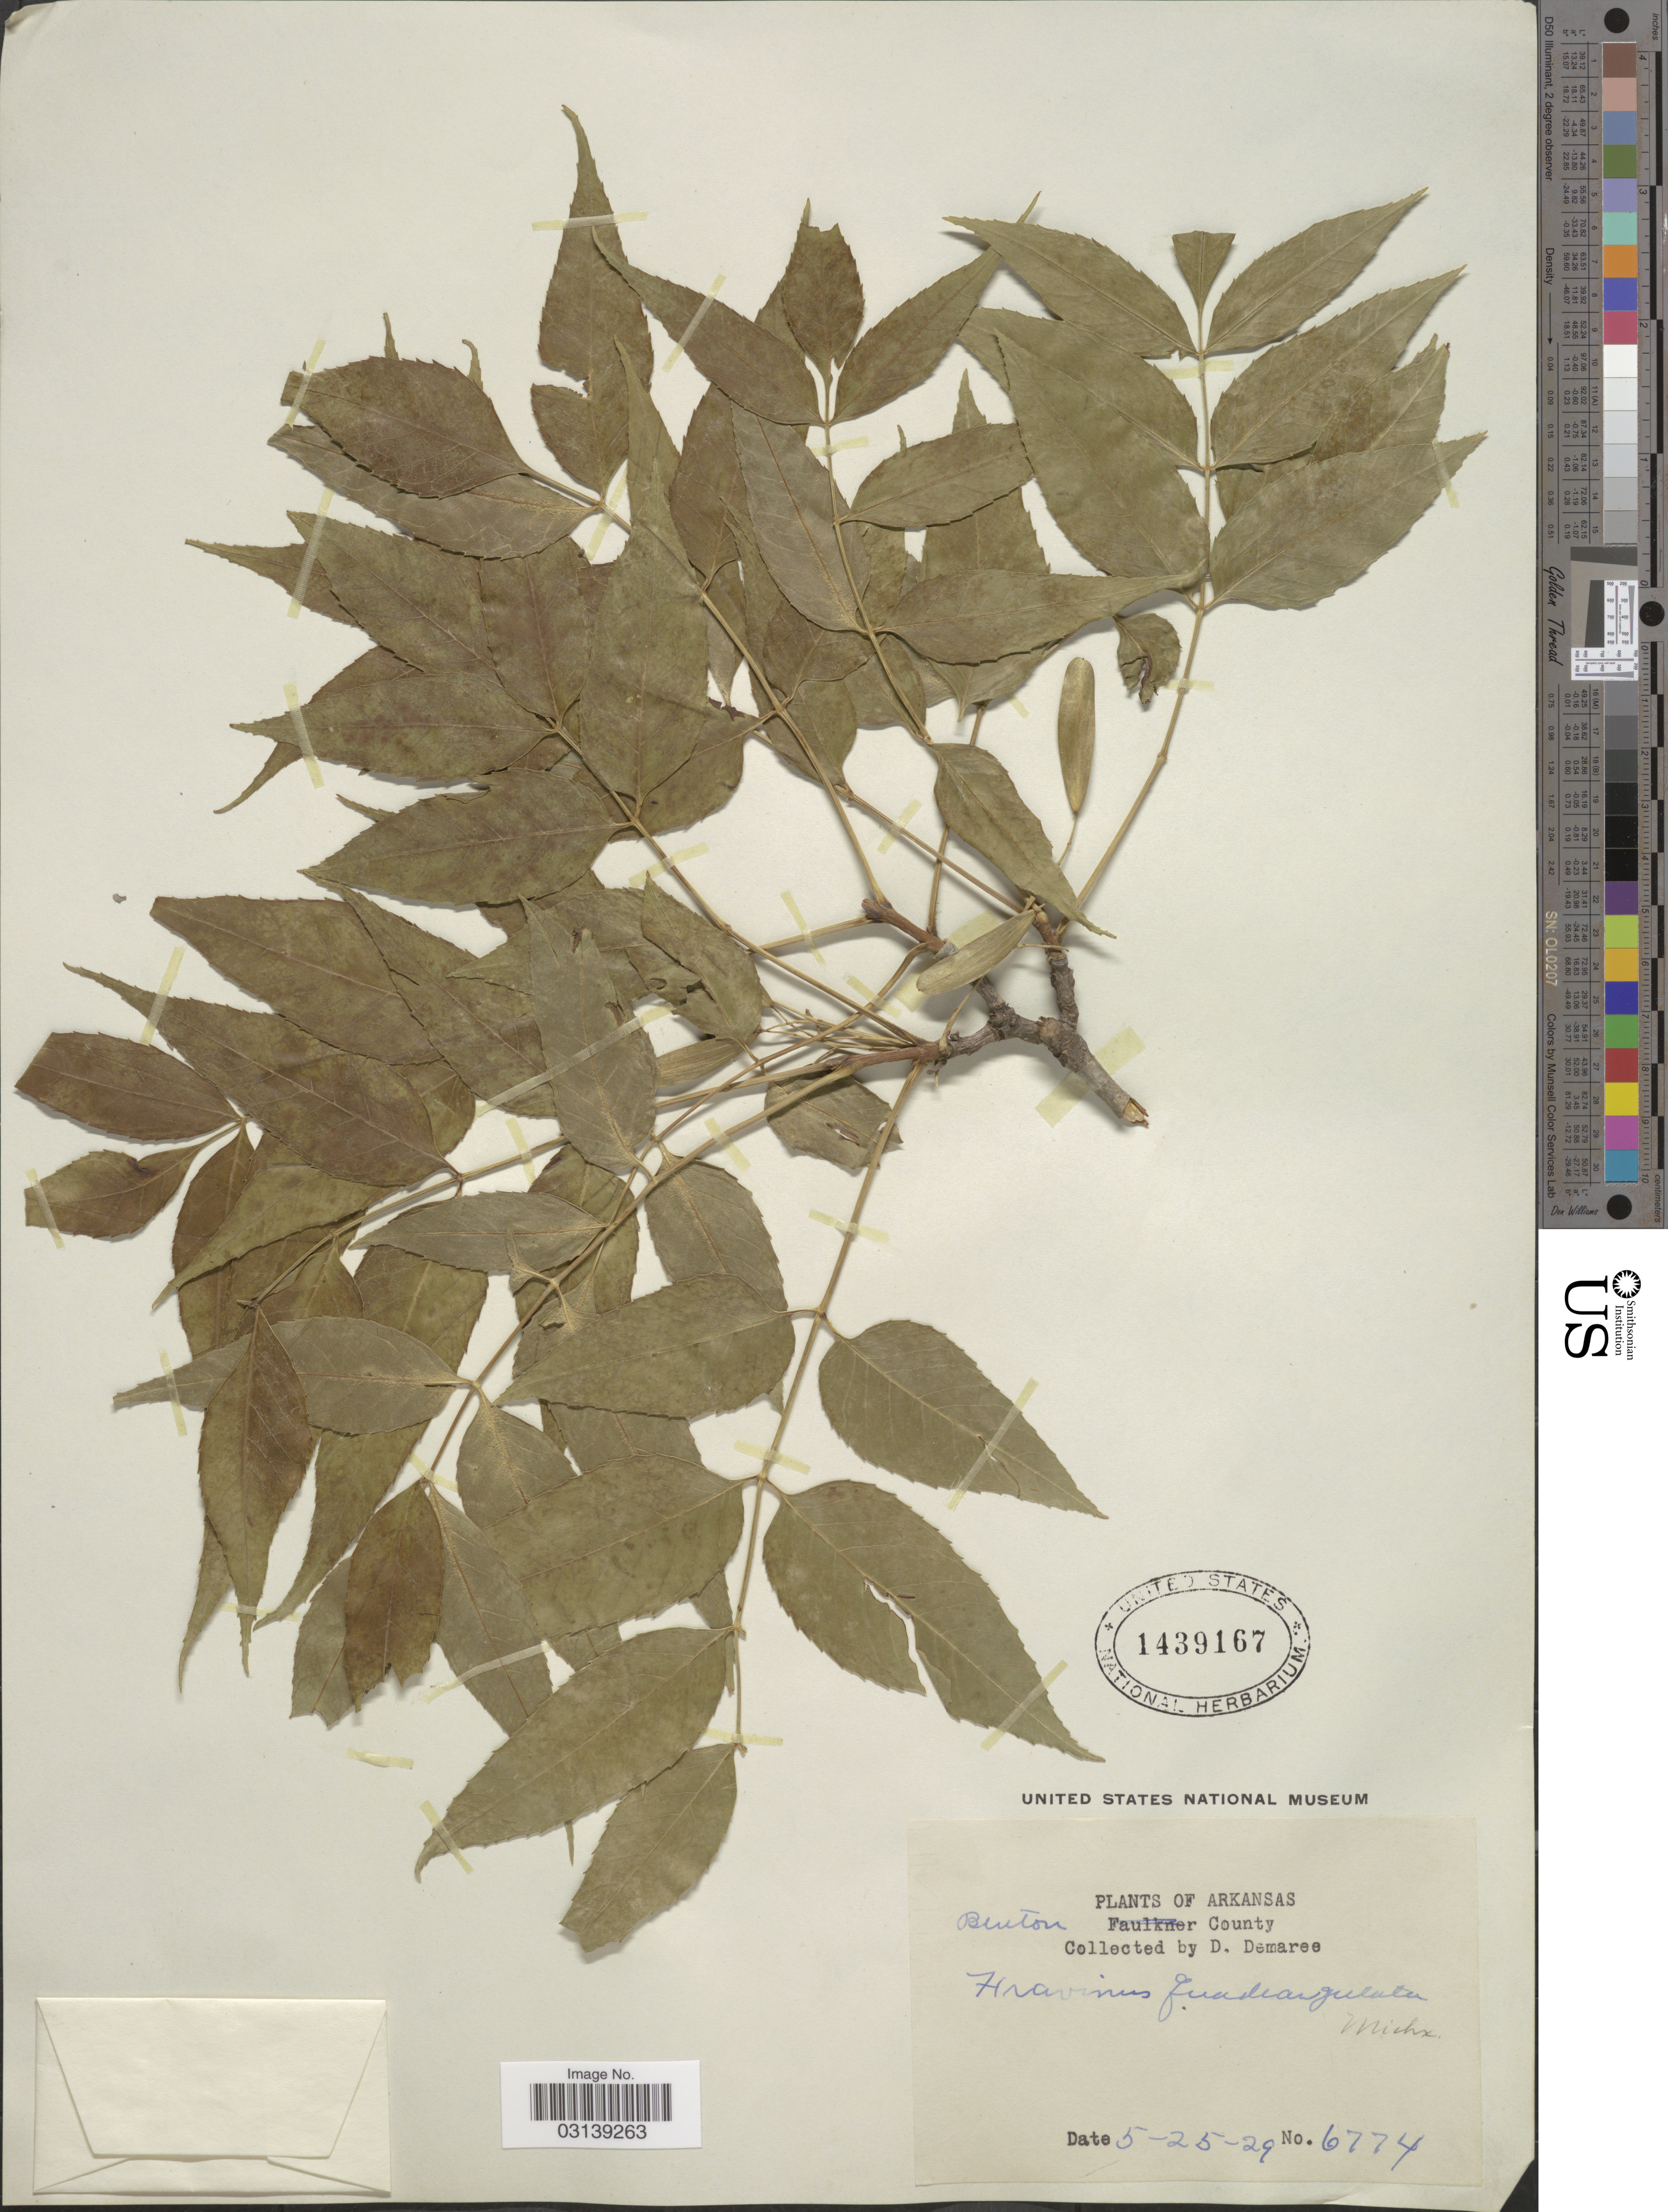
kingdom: Plantae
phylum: Tracheophyta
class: Magnoliopsida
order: Lamiales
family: Oleaceae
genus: Fraxinus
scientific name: Fraxinus quadrangulata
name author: Michx.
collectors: D. Demaree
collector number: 6774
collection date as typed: Transcribed d/m/y: 25/5/29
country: United States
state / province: Arkansas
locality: Benton County.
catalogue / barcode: US 1439167